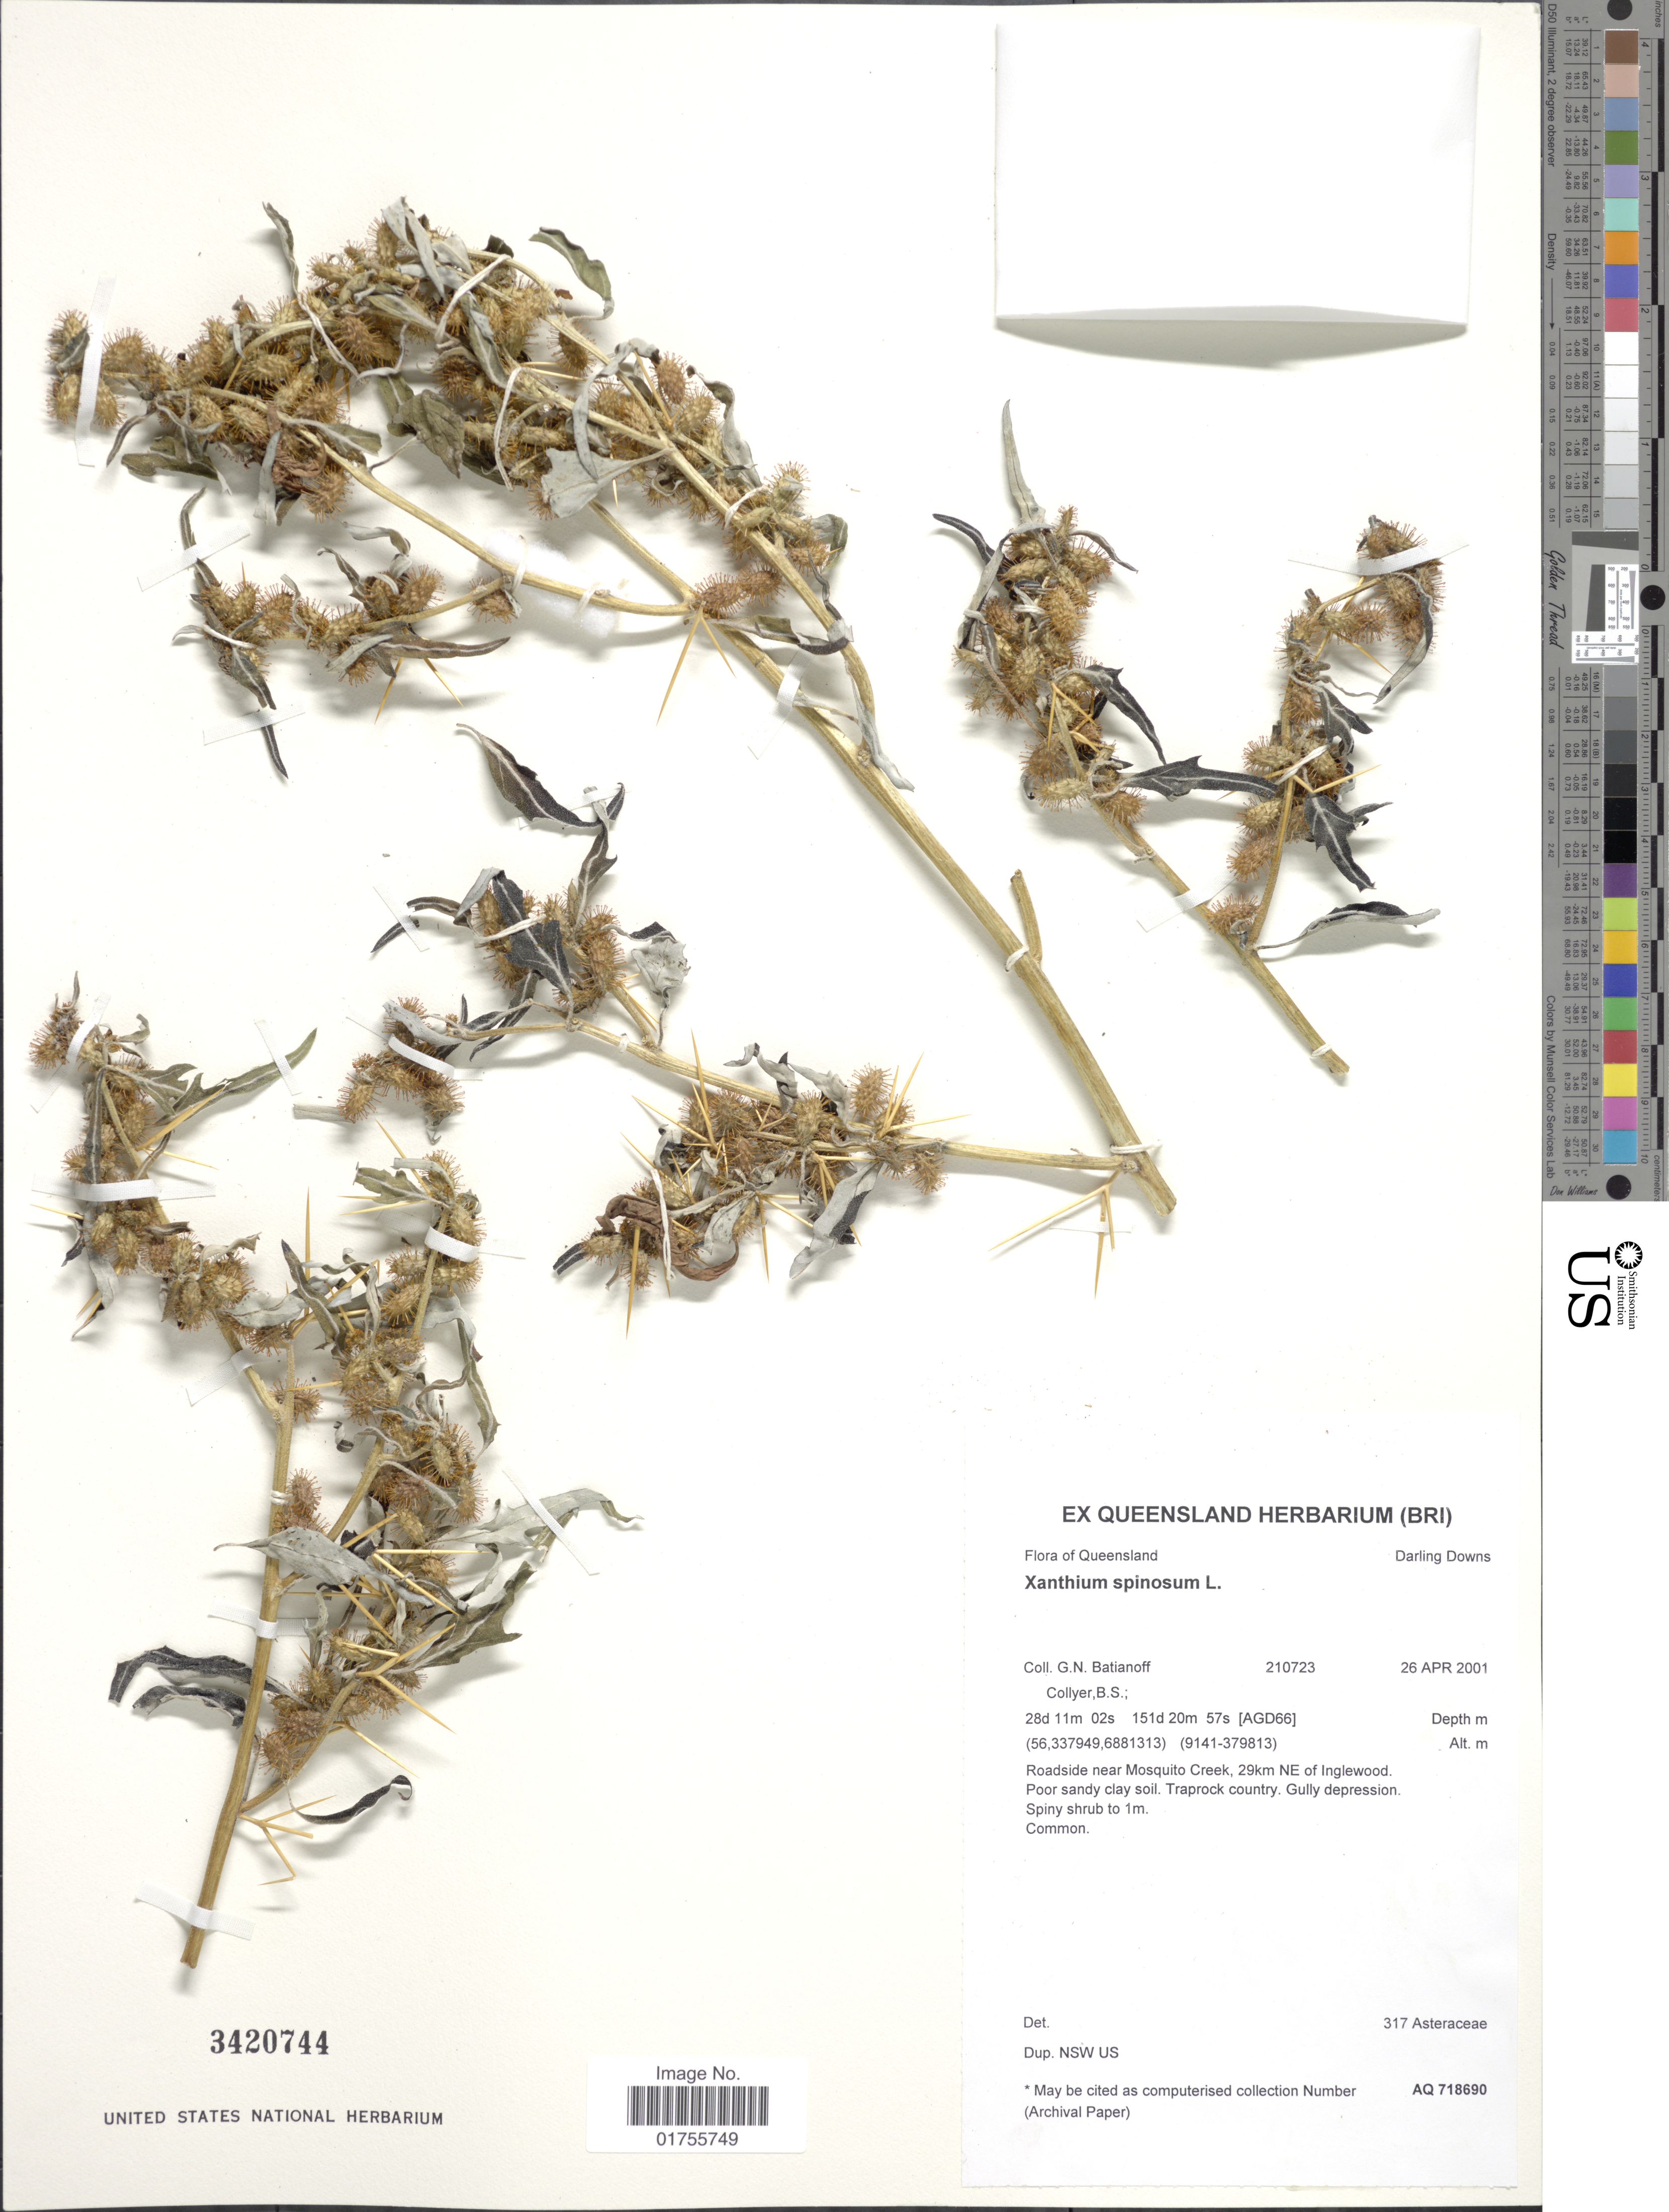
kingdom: Plantae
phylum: Tracheophyta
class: Magnoliopsida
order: Asterales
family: Asteraceae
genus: Xanthium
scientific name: Xanthium spinosum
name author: L.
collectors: G. Batianoff & B. Collyer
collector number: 210723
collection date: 2001-04-26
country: Australia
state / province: Queensland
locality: Darlong Downs, Roadside near Mosquito Creek, 29km NE of Inglewood. poor sandy clay soil. Traprock country. Gully depression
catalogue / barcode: US 3420744